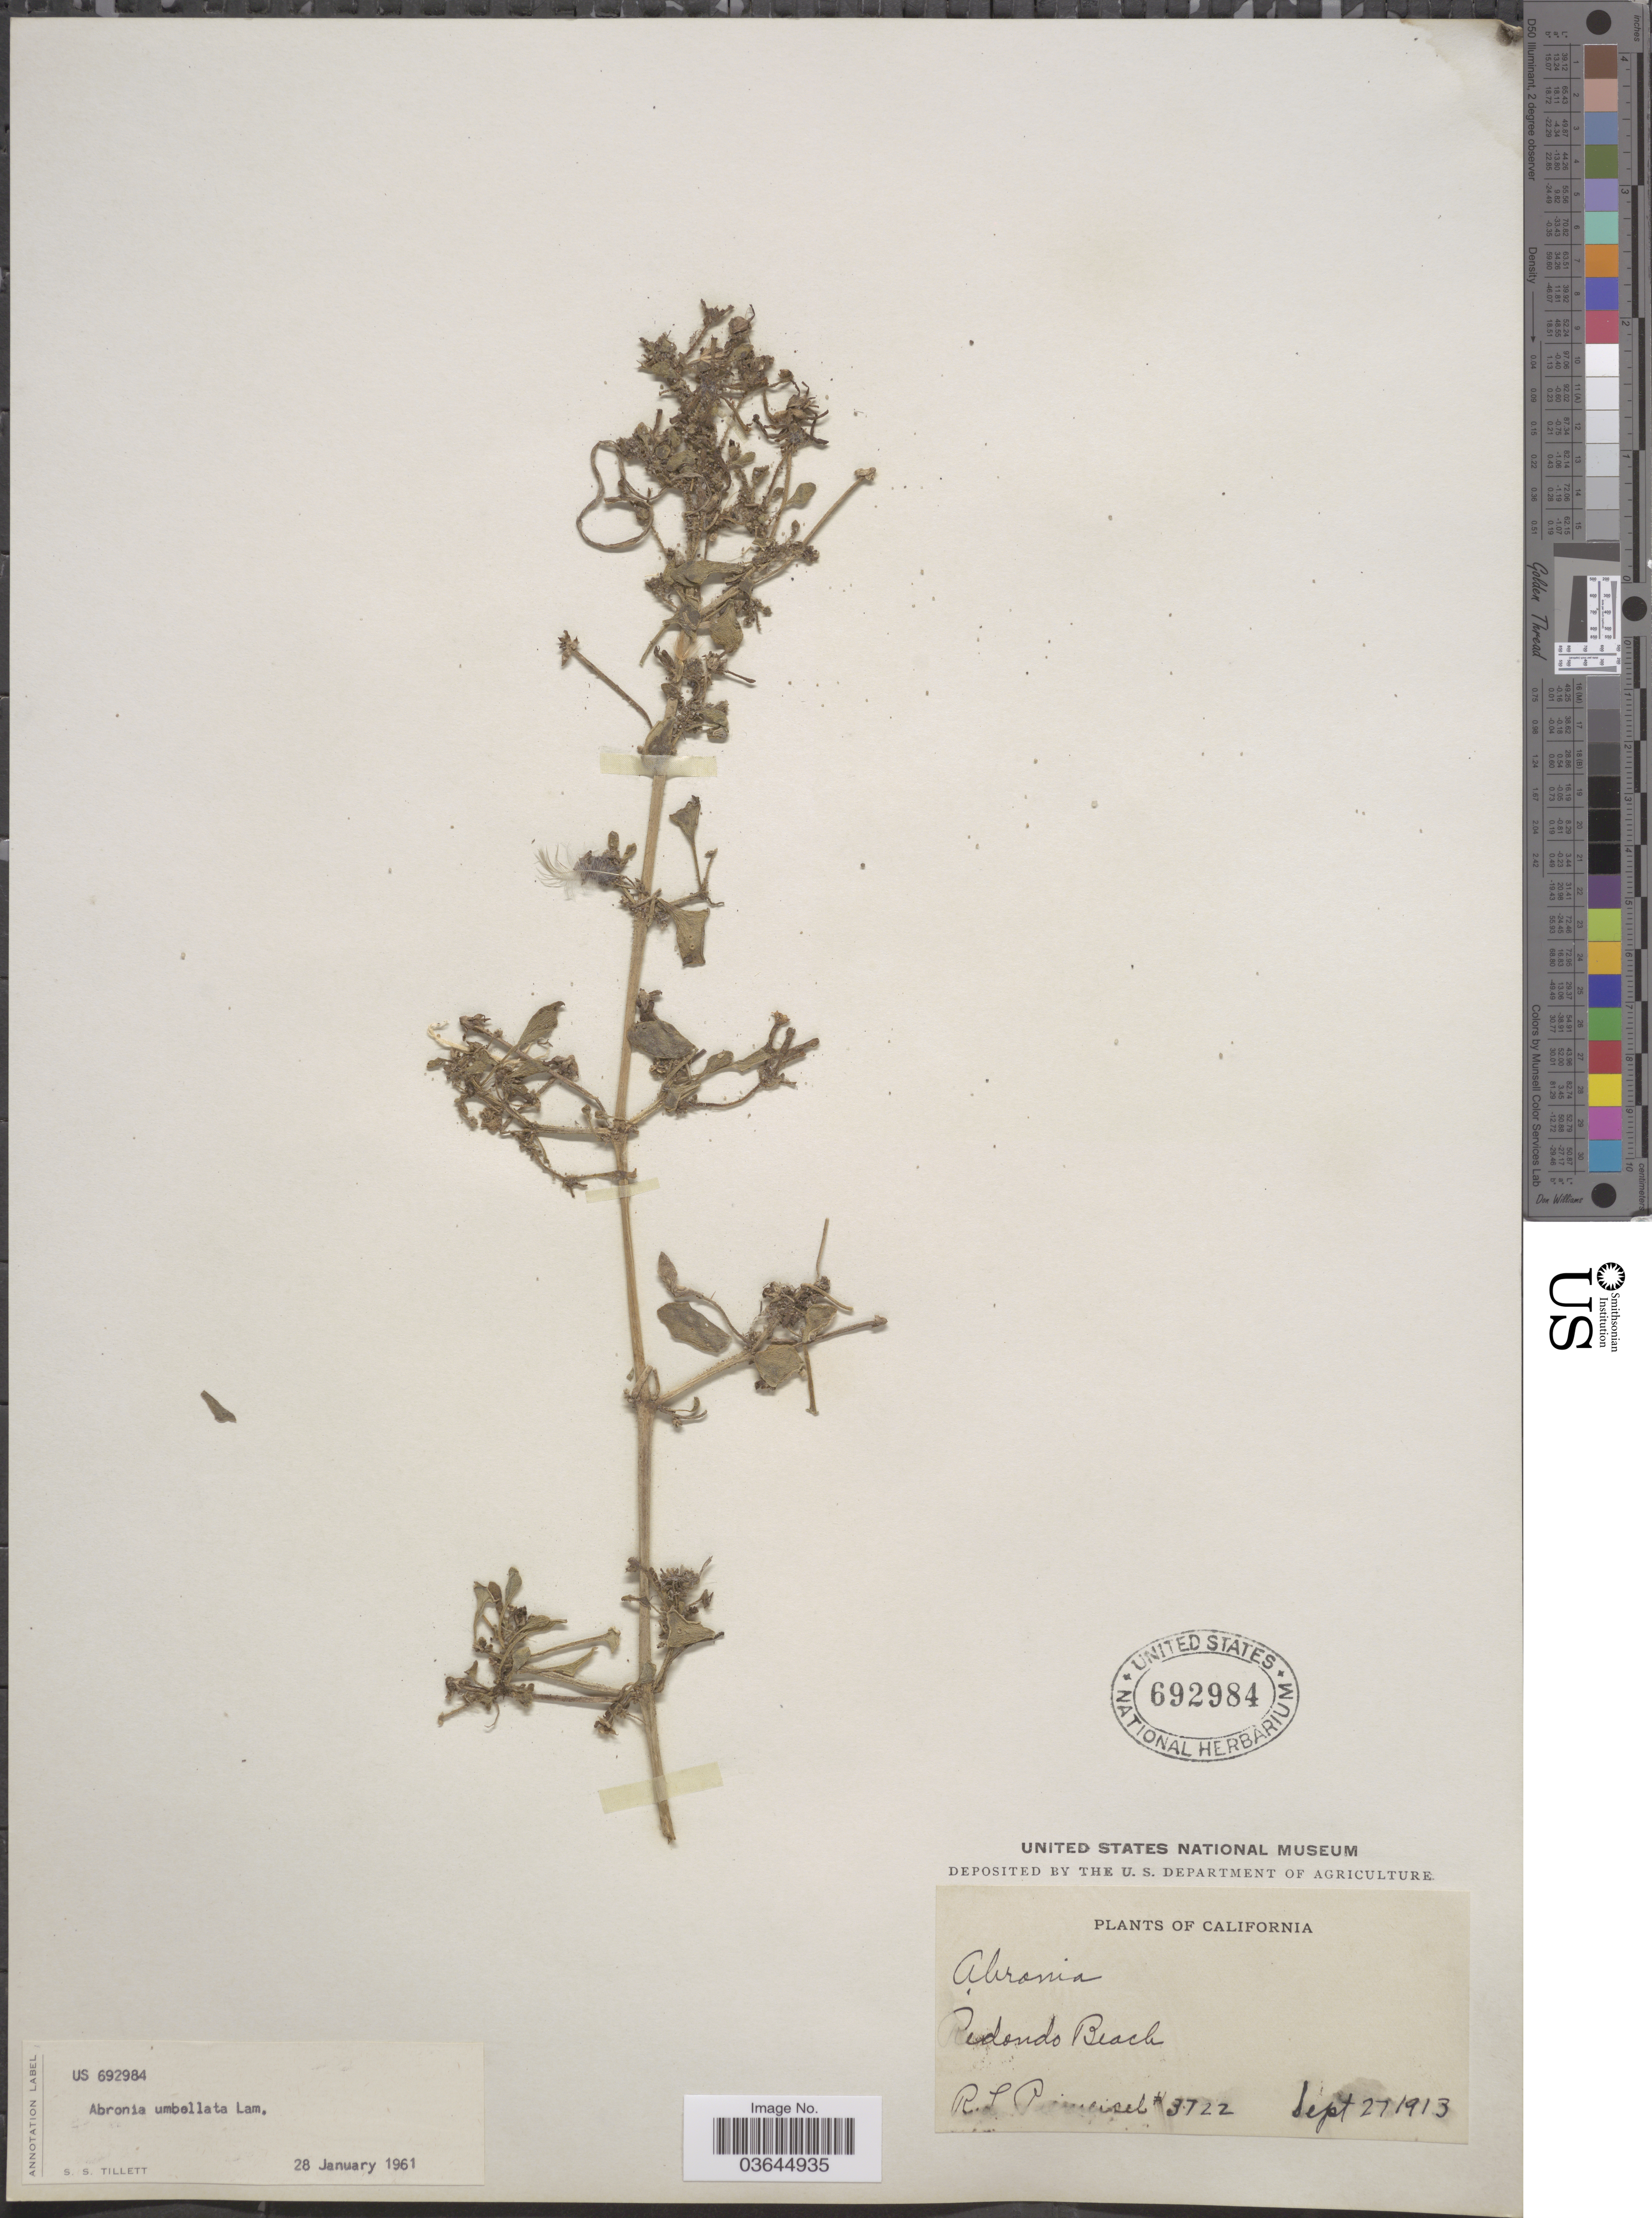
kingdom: Plantae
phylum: Tracheophyta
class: Magnoliopsida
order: Caryophyllales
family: Nyctaginaceae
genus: Abronia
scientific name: Abronia umbellata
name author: Lam.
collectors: R. L. Piemeisel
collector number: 3722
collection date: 1913-09-27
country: United States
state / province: California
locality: Redondo Beach.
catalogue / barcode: US 692984